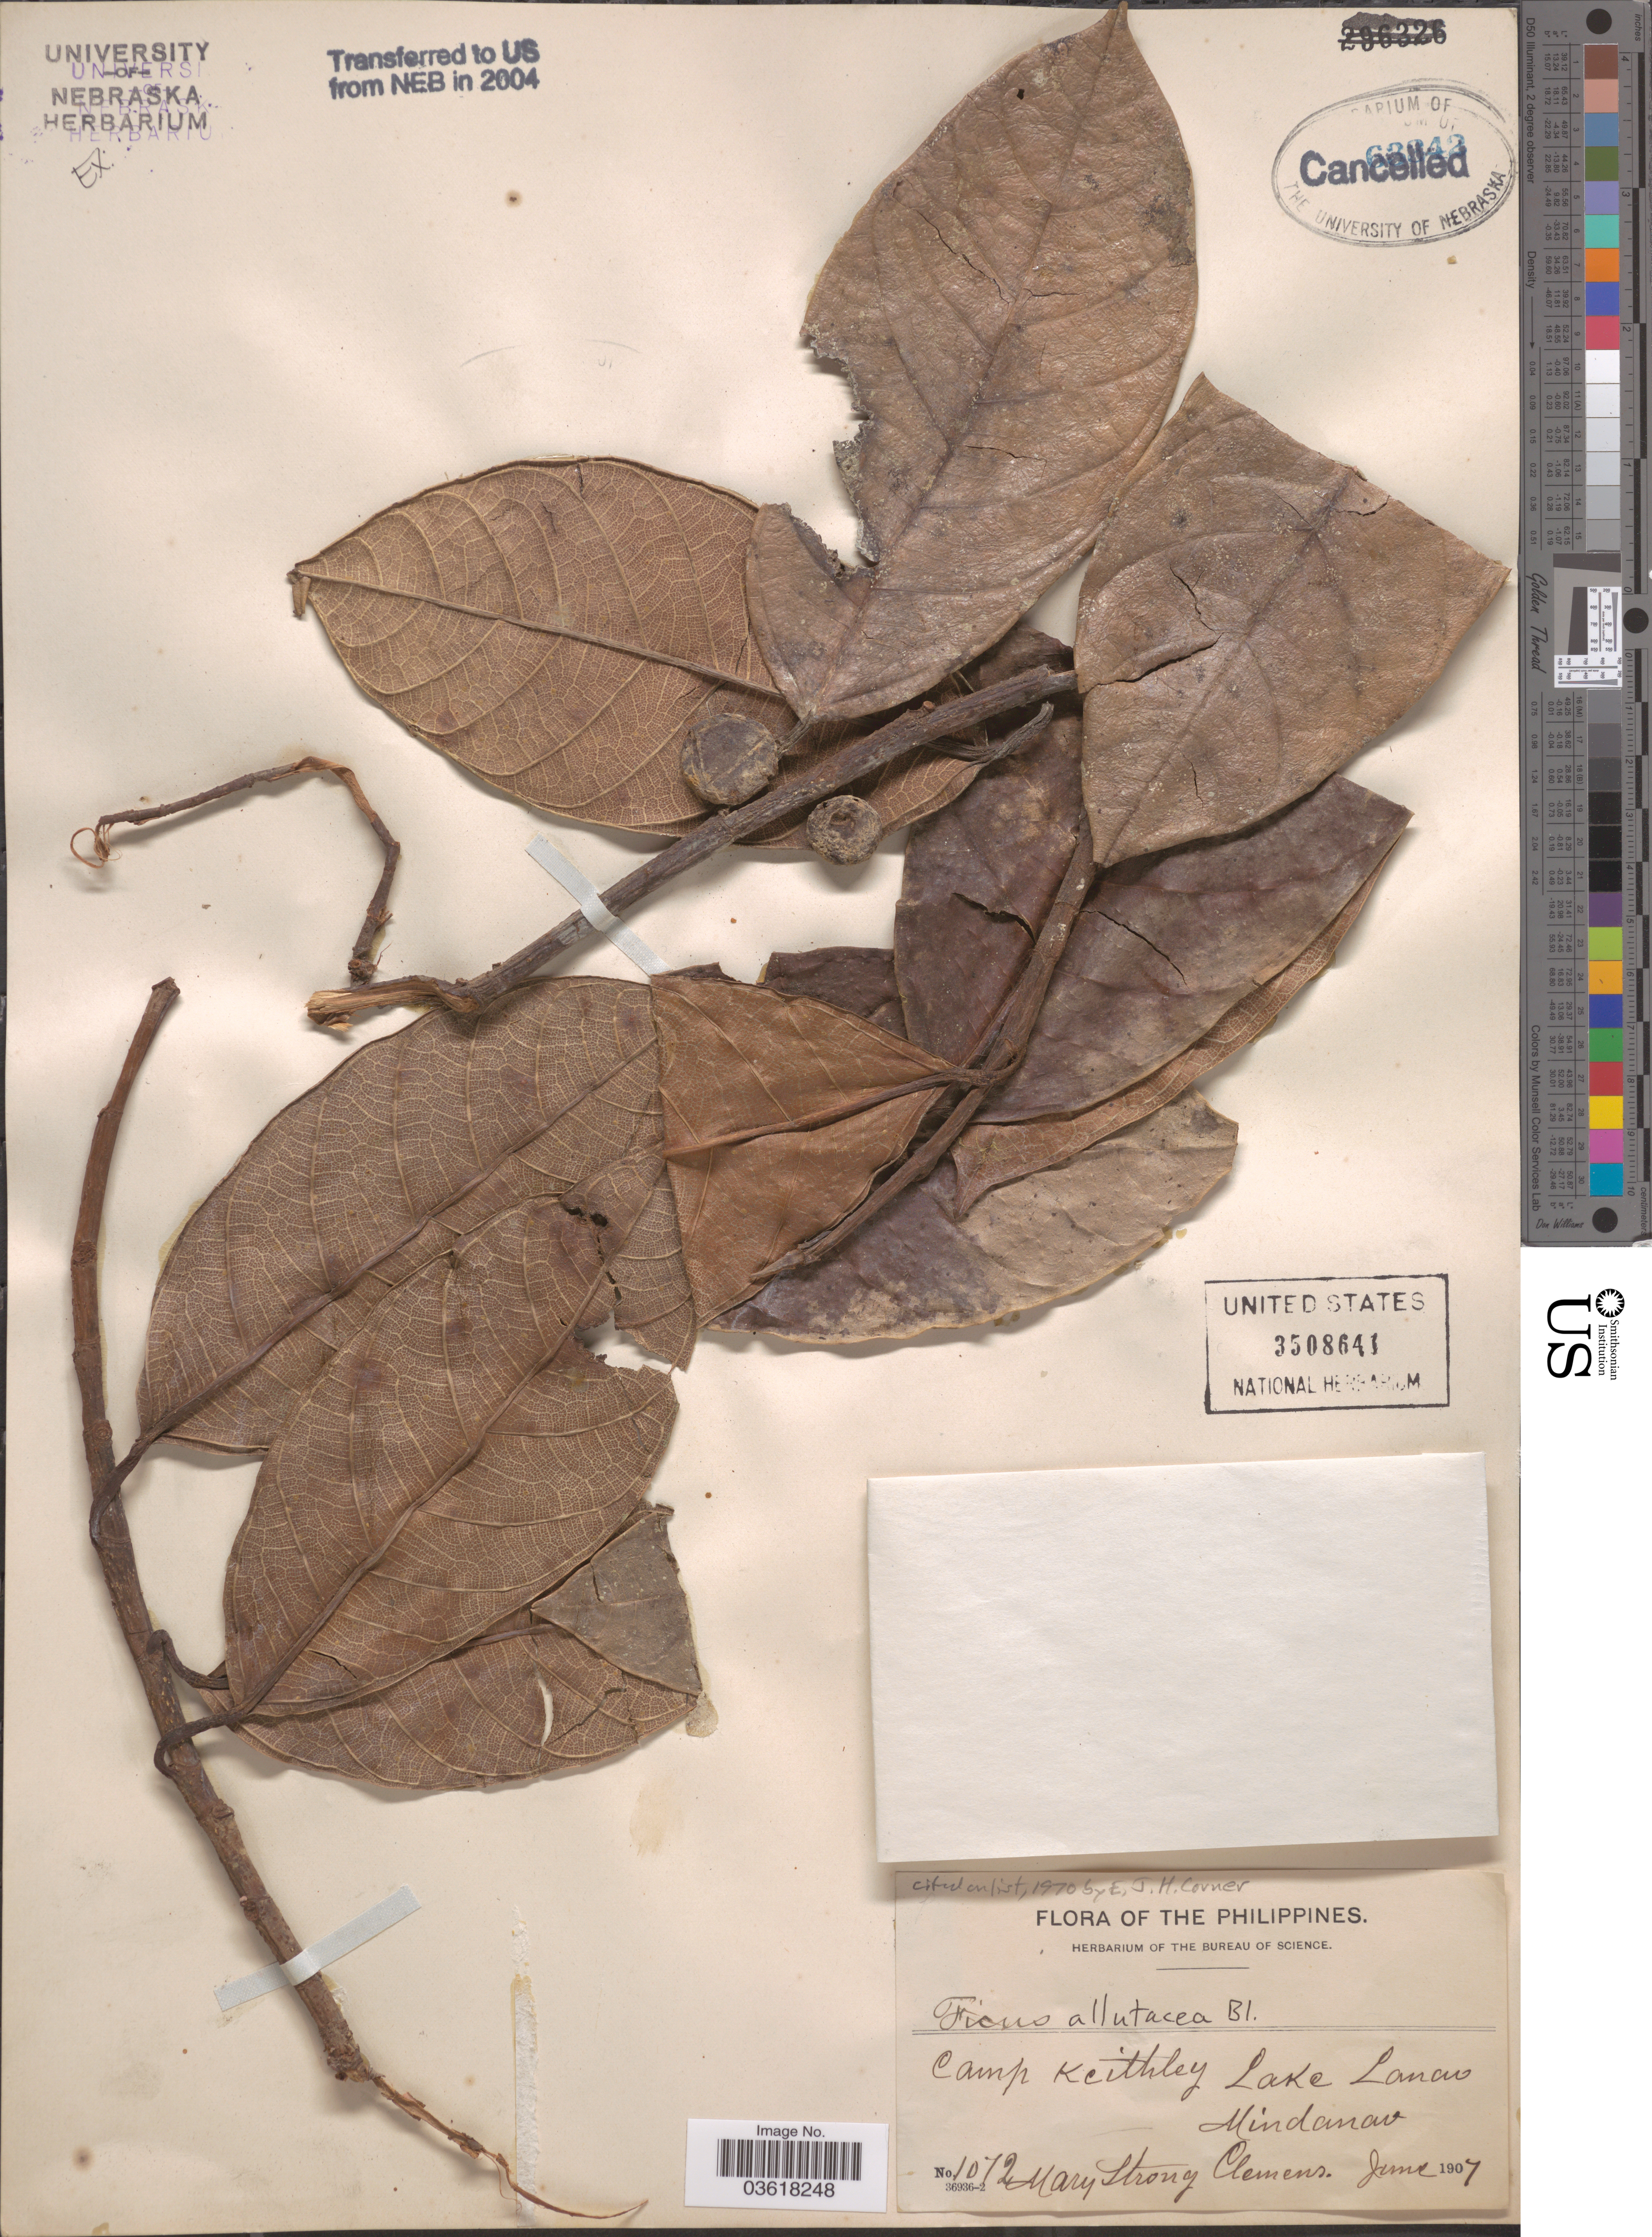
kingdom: Plantae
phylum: Tracheophyta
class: Magnoliopsida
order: Rosales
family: Moraceae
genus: Ficus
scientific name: Ficus allutacea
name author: Blume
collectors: M. S. Clemens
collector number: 1072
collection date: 1907-06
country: Philippines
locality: Camp Keithley, Lake Lanao, Mindanao.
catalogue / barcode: US 3508641